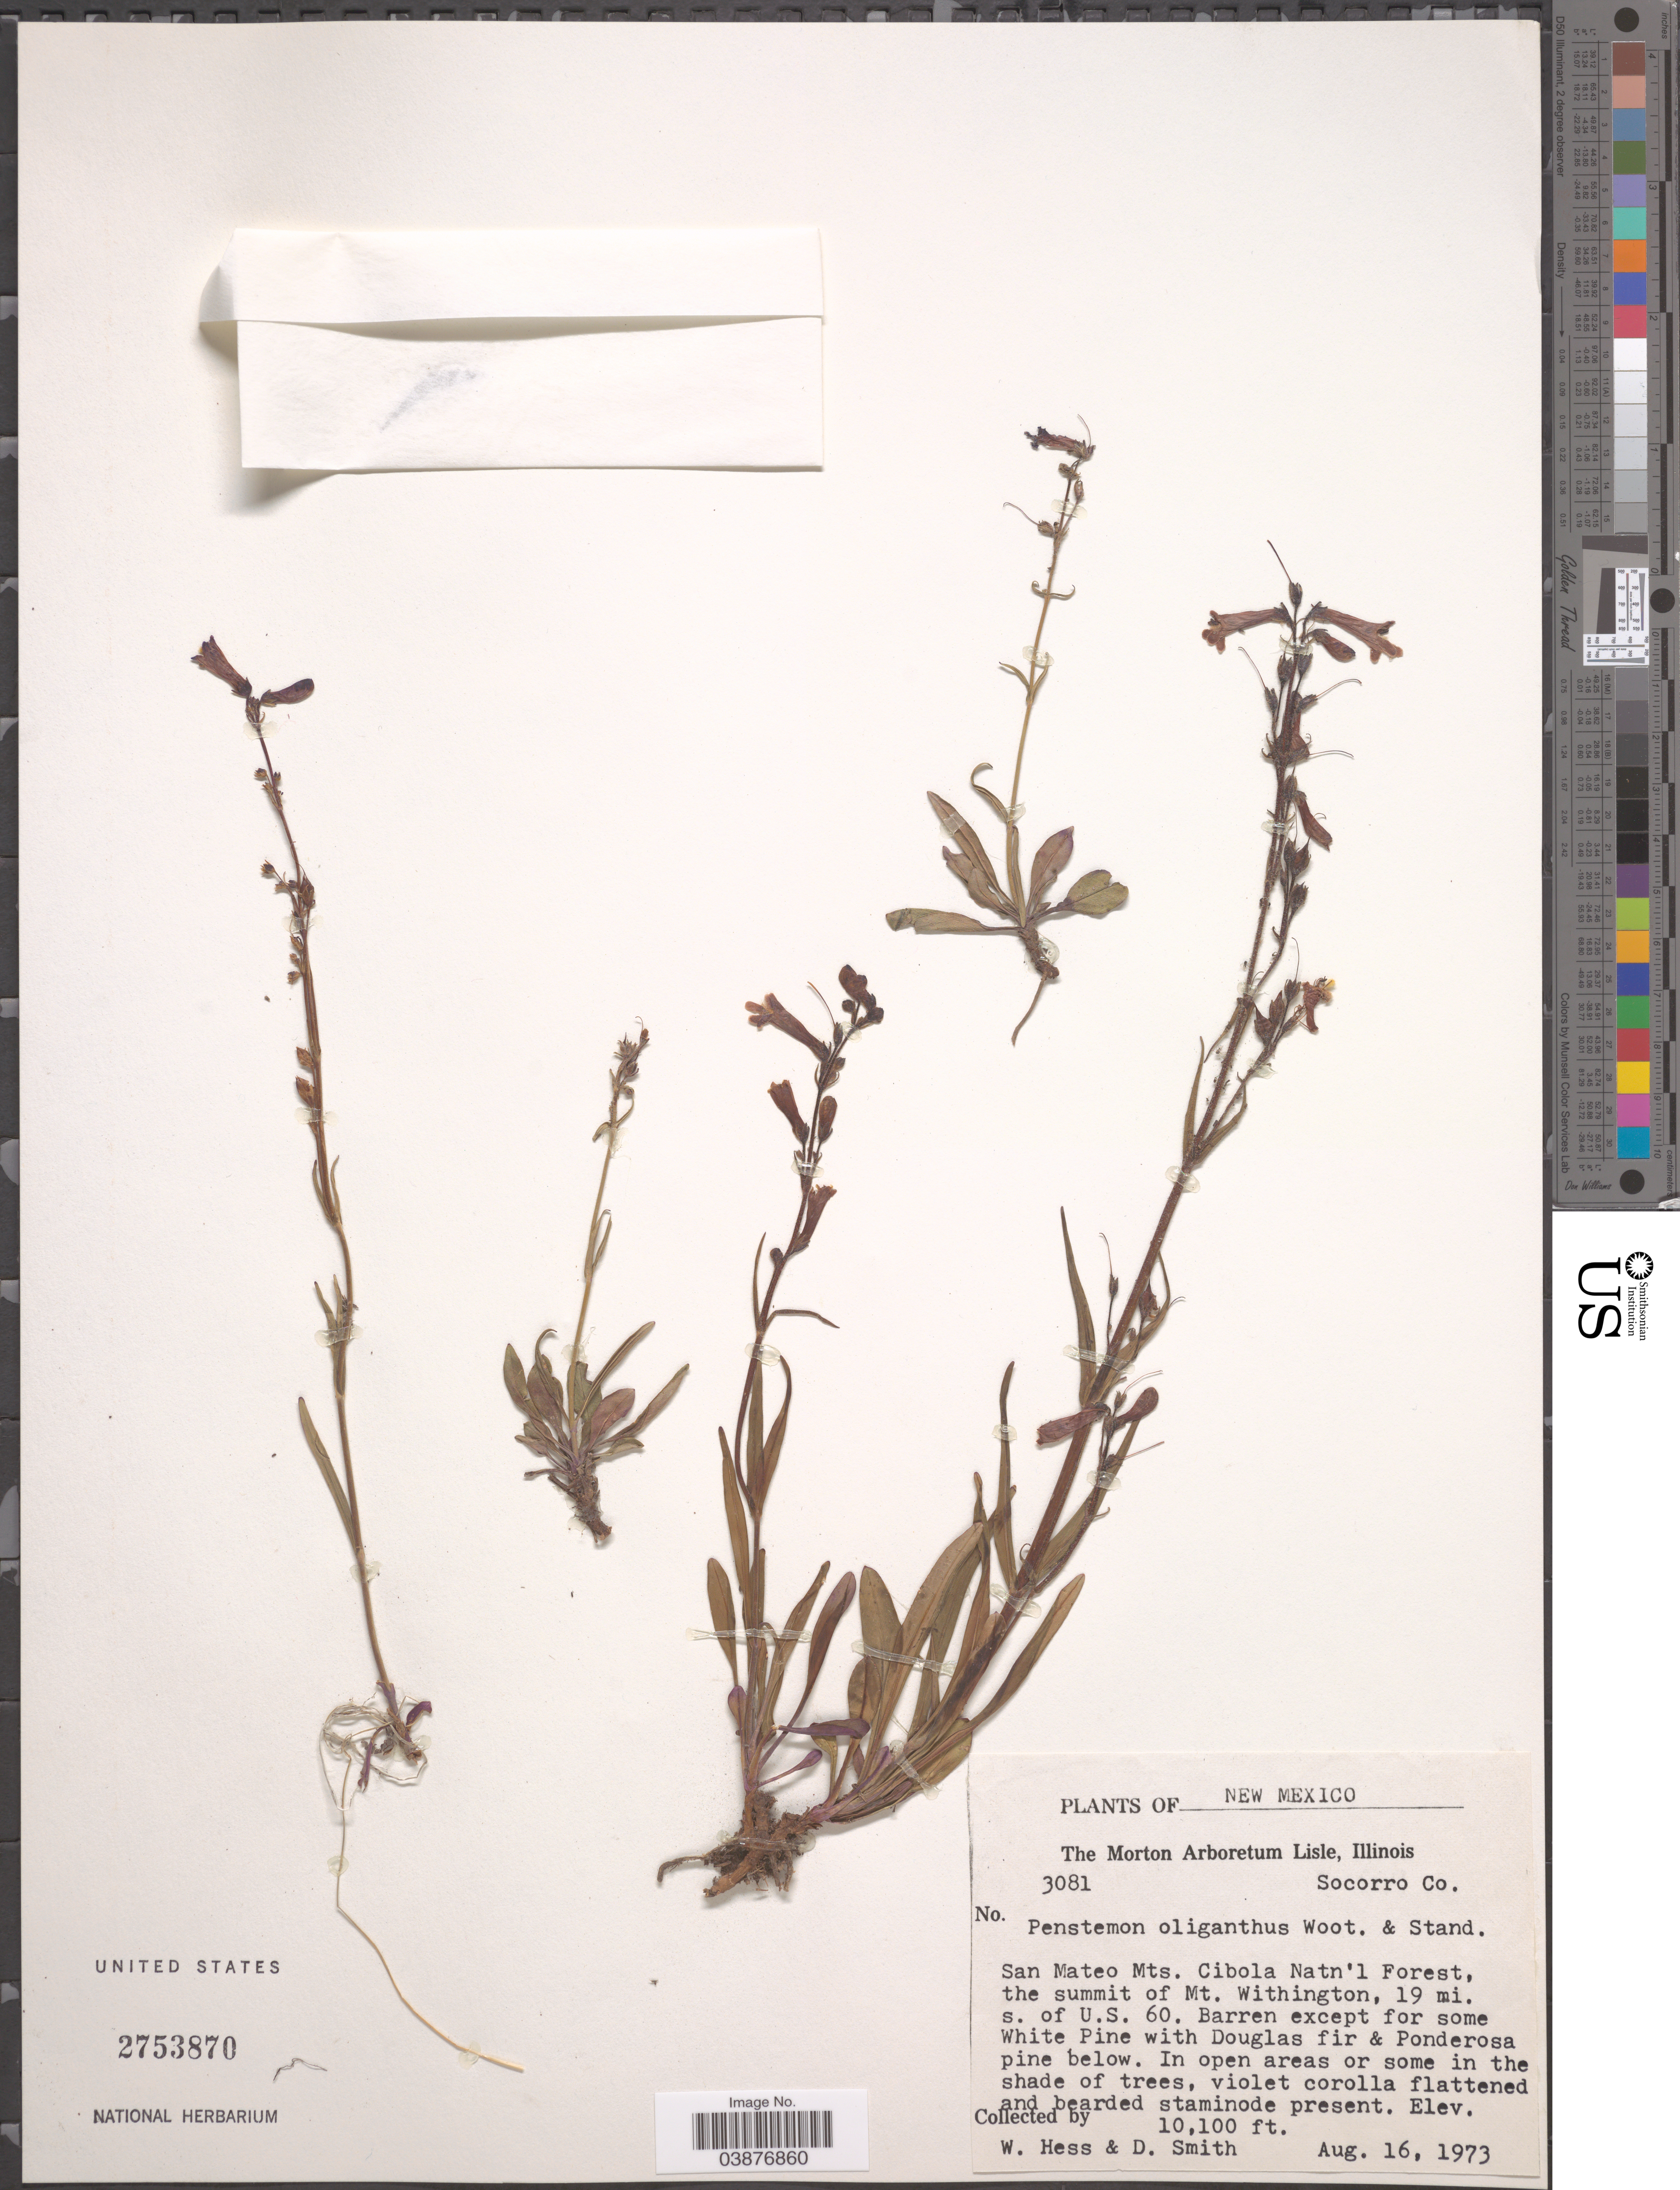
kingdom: Plantae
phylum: Tracheophyta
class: Magnoliopsida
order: Lamiales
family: Plantaginaceae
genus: Penstemon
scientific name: Penstemon oliganthus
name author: Wooton & Standl.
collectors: W. Hess & D. Smith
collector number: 3081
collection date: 1973-08-16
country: United States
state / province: New Mexico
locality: San Mateo Mts. Cibola Natn'l Forest, the summit of Mt. Withington, 19 mi. s. of U.S. 60. Barren except for som White Pine with Douglas fir & Ponderosa pine below.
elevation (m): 3078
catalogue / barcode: US 2753870